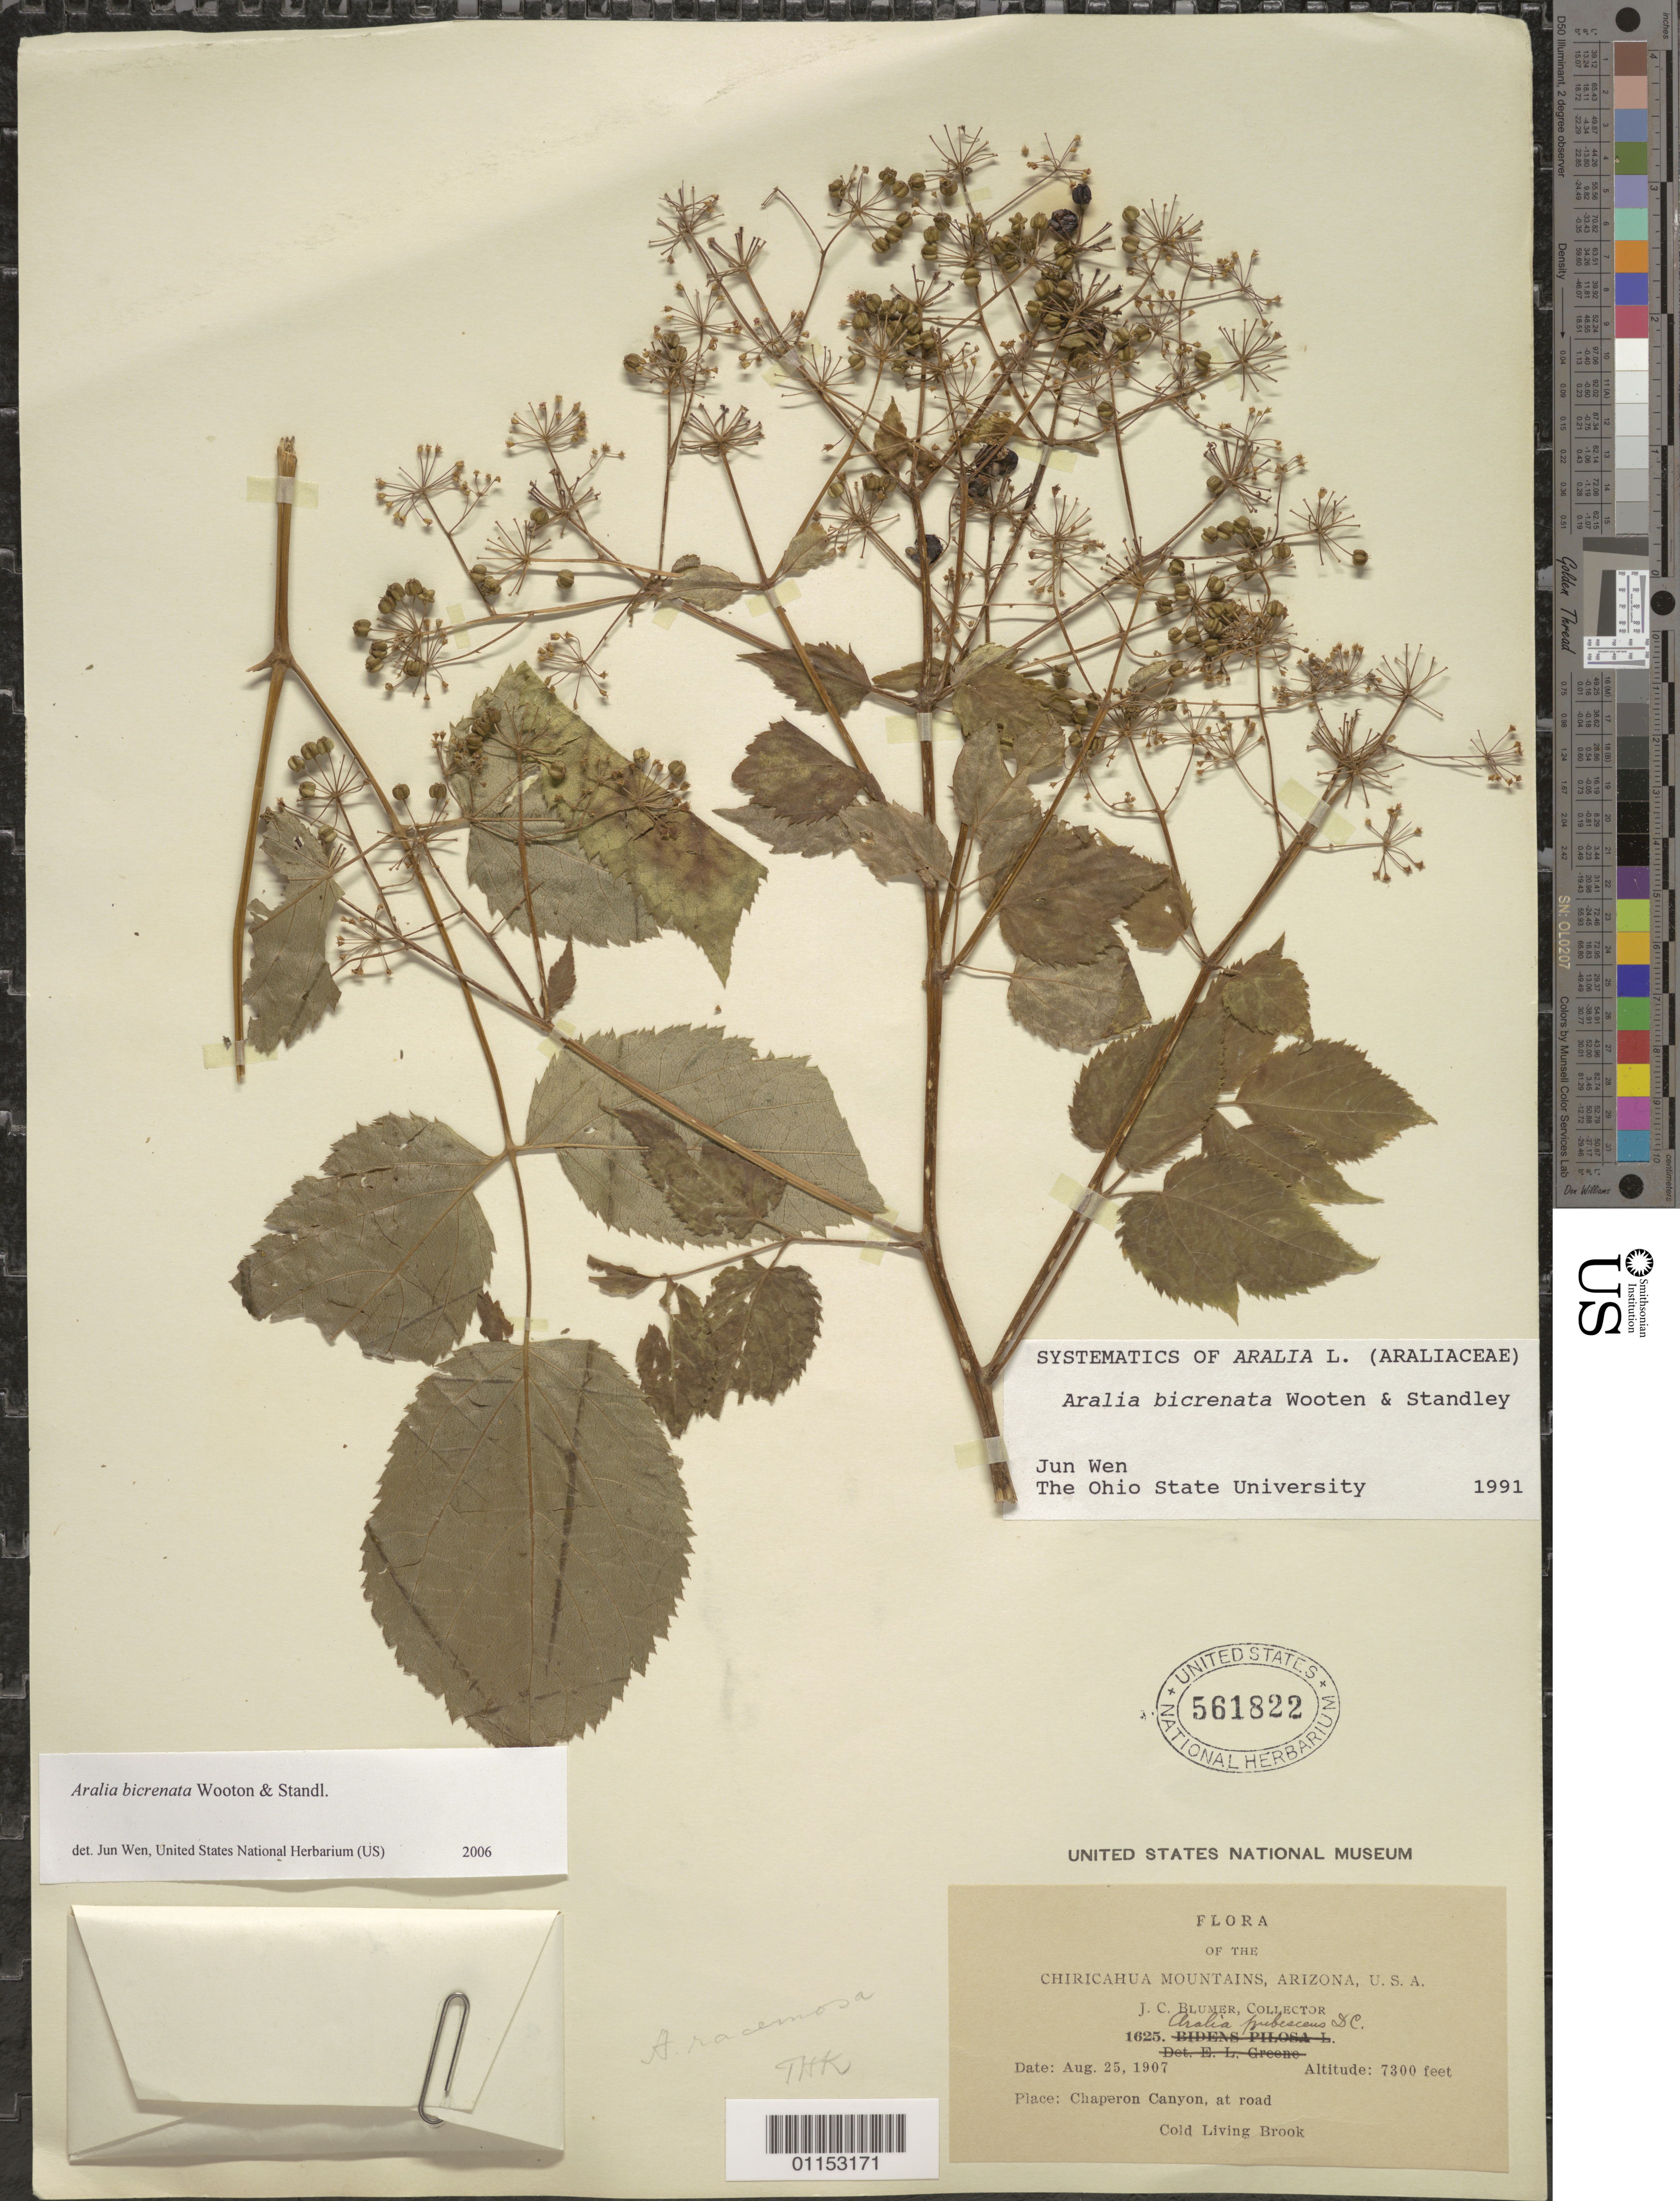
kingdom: Plantae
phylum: Tracheophyta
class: Magnoliopsida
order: Apiales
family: Araliaceae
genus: Aralia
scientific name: Aralia bicrenata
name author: Wooton & Standl.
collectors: J. C. Blumer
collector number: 1625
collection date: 1907-08-25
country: United States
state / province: Arizona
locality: Chiricahua Mts. Chaperon Canyon.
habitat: At road.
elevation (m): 2225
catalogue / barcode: US 561822